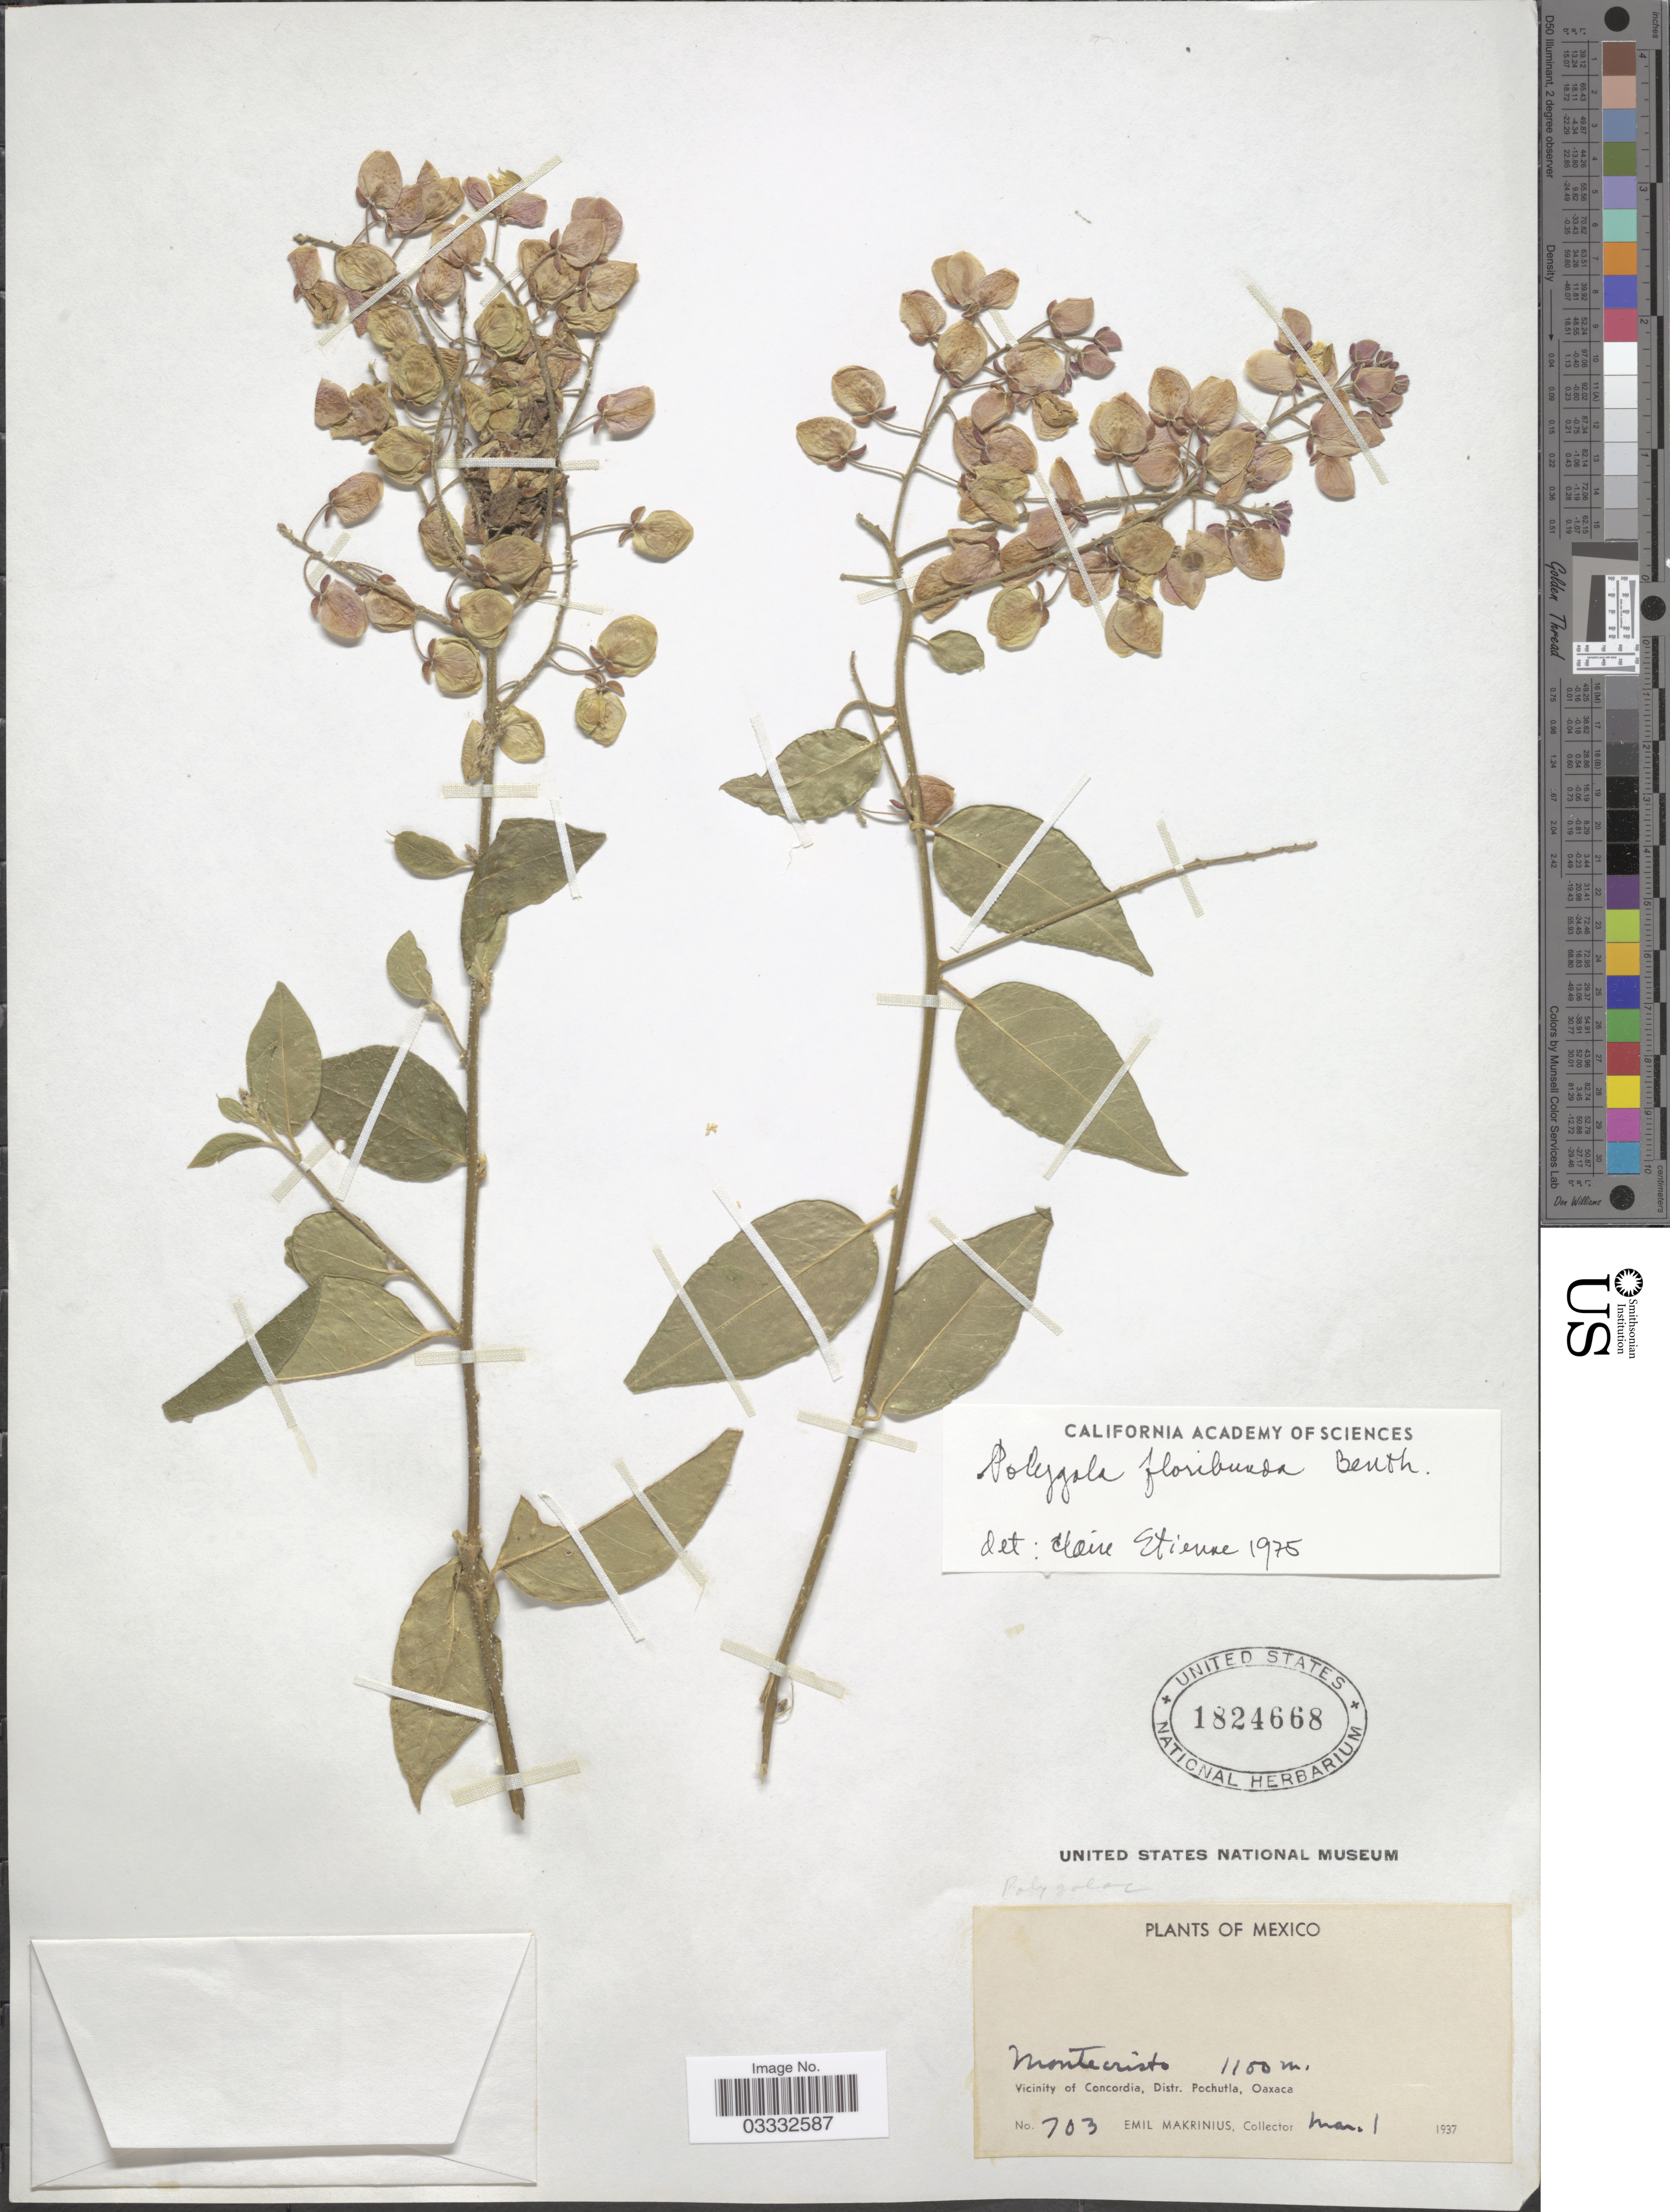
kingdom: Plantae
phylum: Tracheophyta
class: Magnoliopsida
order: Fabales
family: Polygalaceae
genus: Asemeia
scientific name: Asemeia floribunda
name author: (Benth.) J.F.B. Pastore & J.R. Abbott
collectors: E. Makrinius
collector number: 703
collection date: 1937-03-01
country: Mexico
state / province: Oaxaca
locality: Montecristo. Valley of Concordia, Distr. Pochutla.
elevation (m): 1100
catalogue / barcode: US 1824668